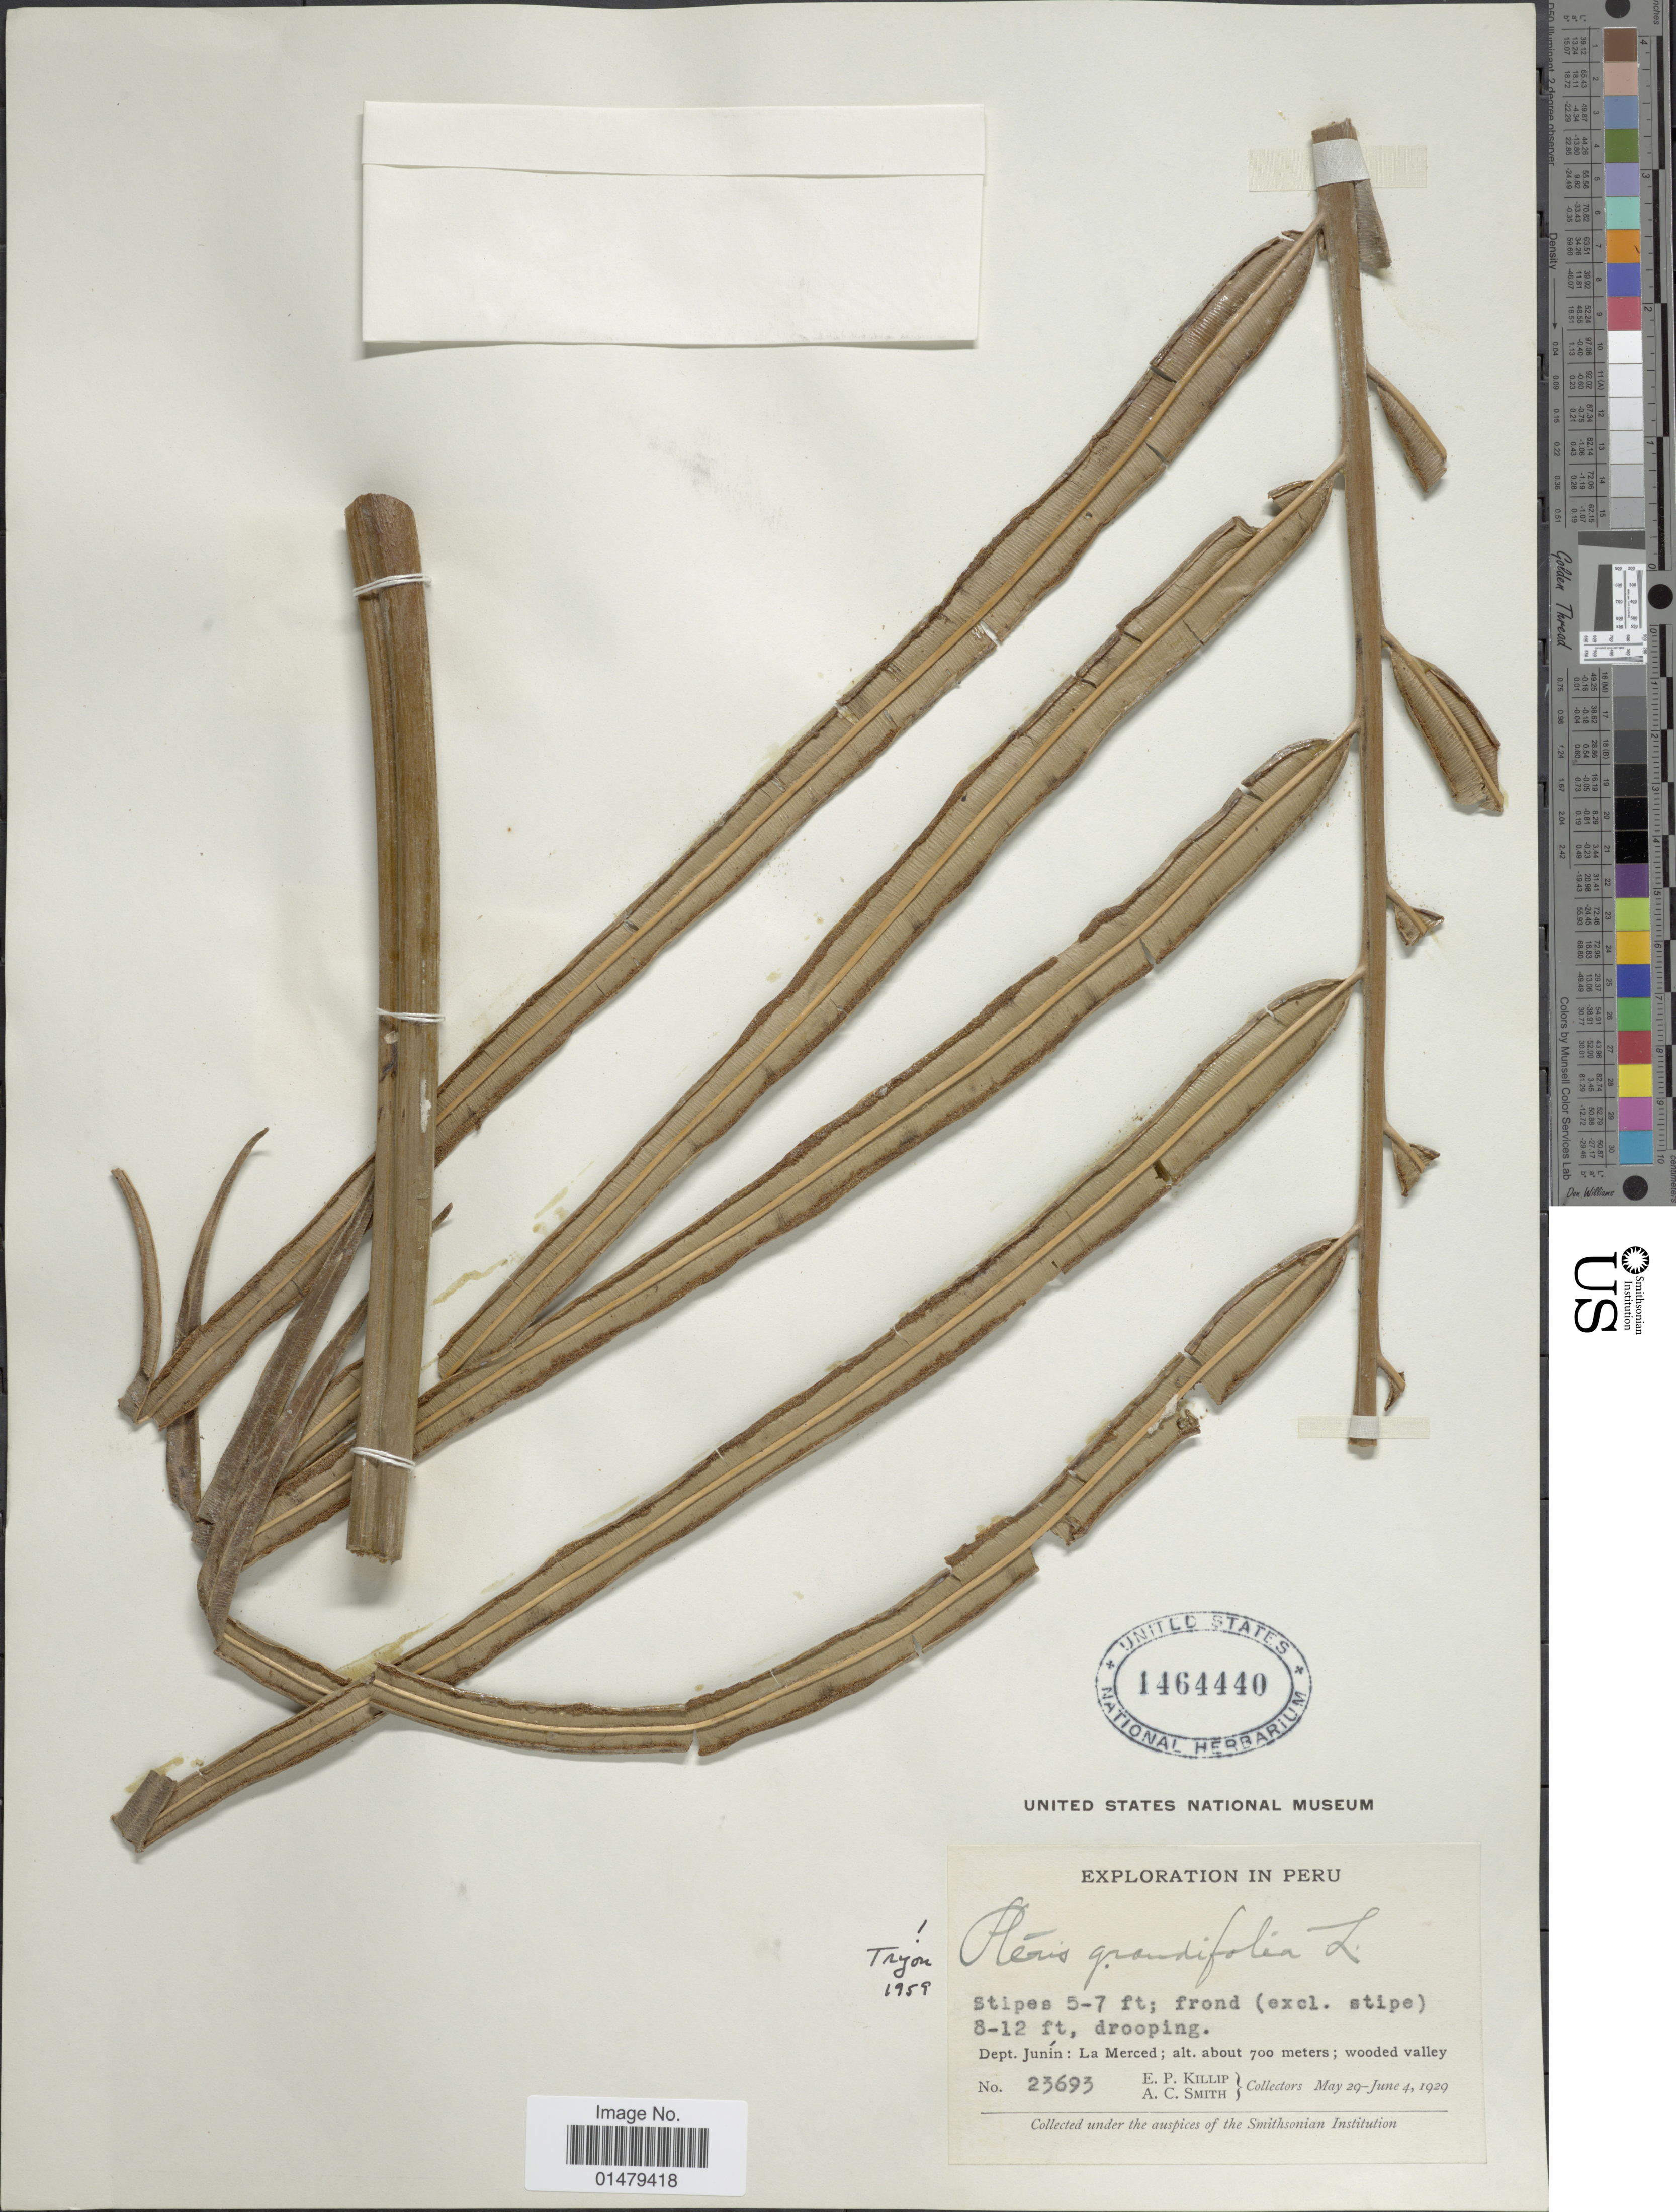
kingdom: Plantae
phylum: Tracheophyta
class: Polypodiopsida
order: Polypodiales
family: Pteridaceae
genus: Pteris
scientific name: Pteris grandifolia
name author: L.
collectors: E. P. Killip & A. C. Smith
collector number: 23693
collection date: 1929-05-29/1929-06-04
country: Peru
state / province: Junín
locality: Dept. Junin: La Merced.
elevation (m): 700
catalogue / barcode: US 1464440